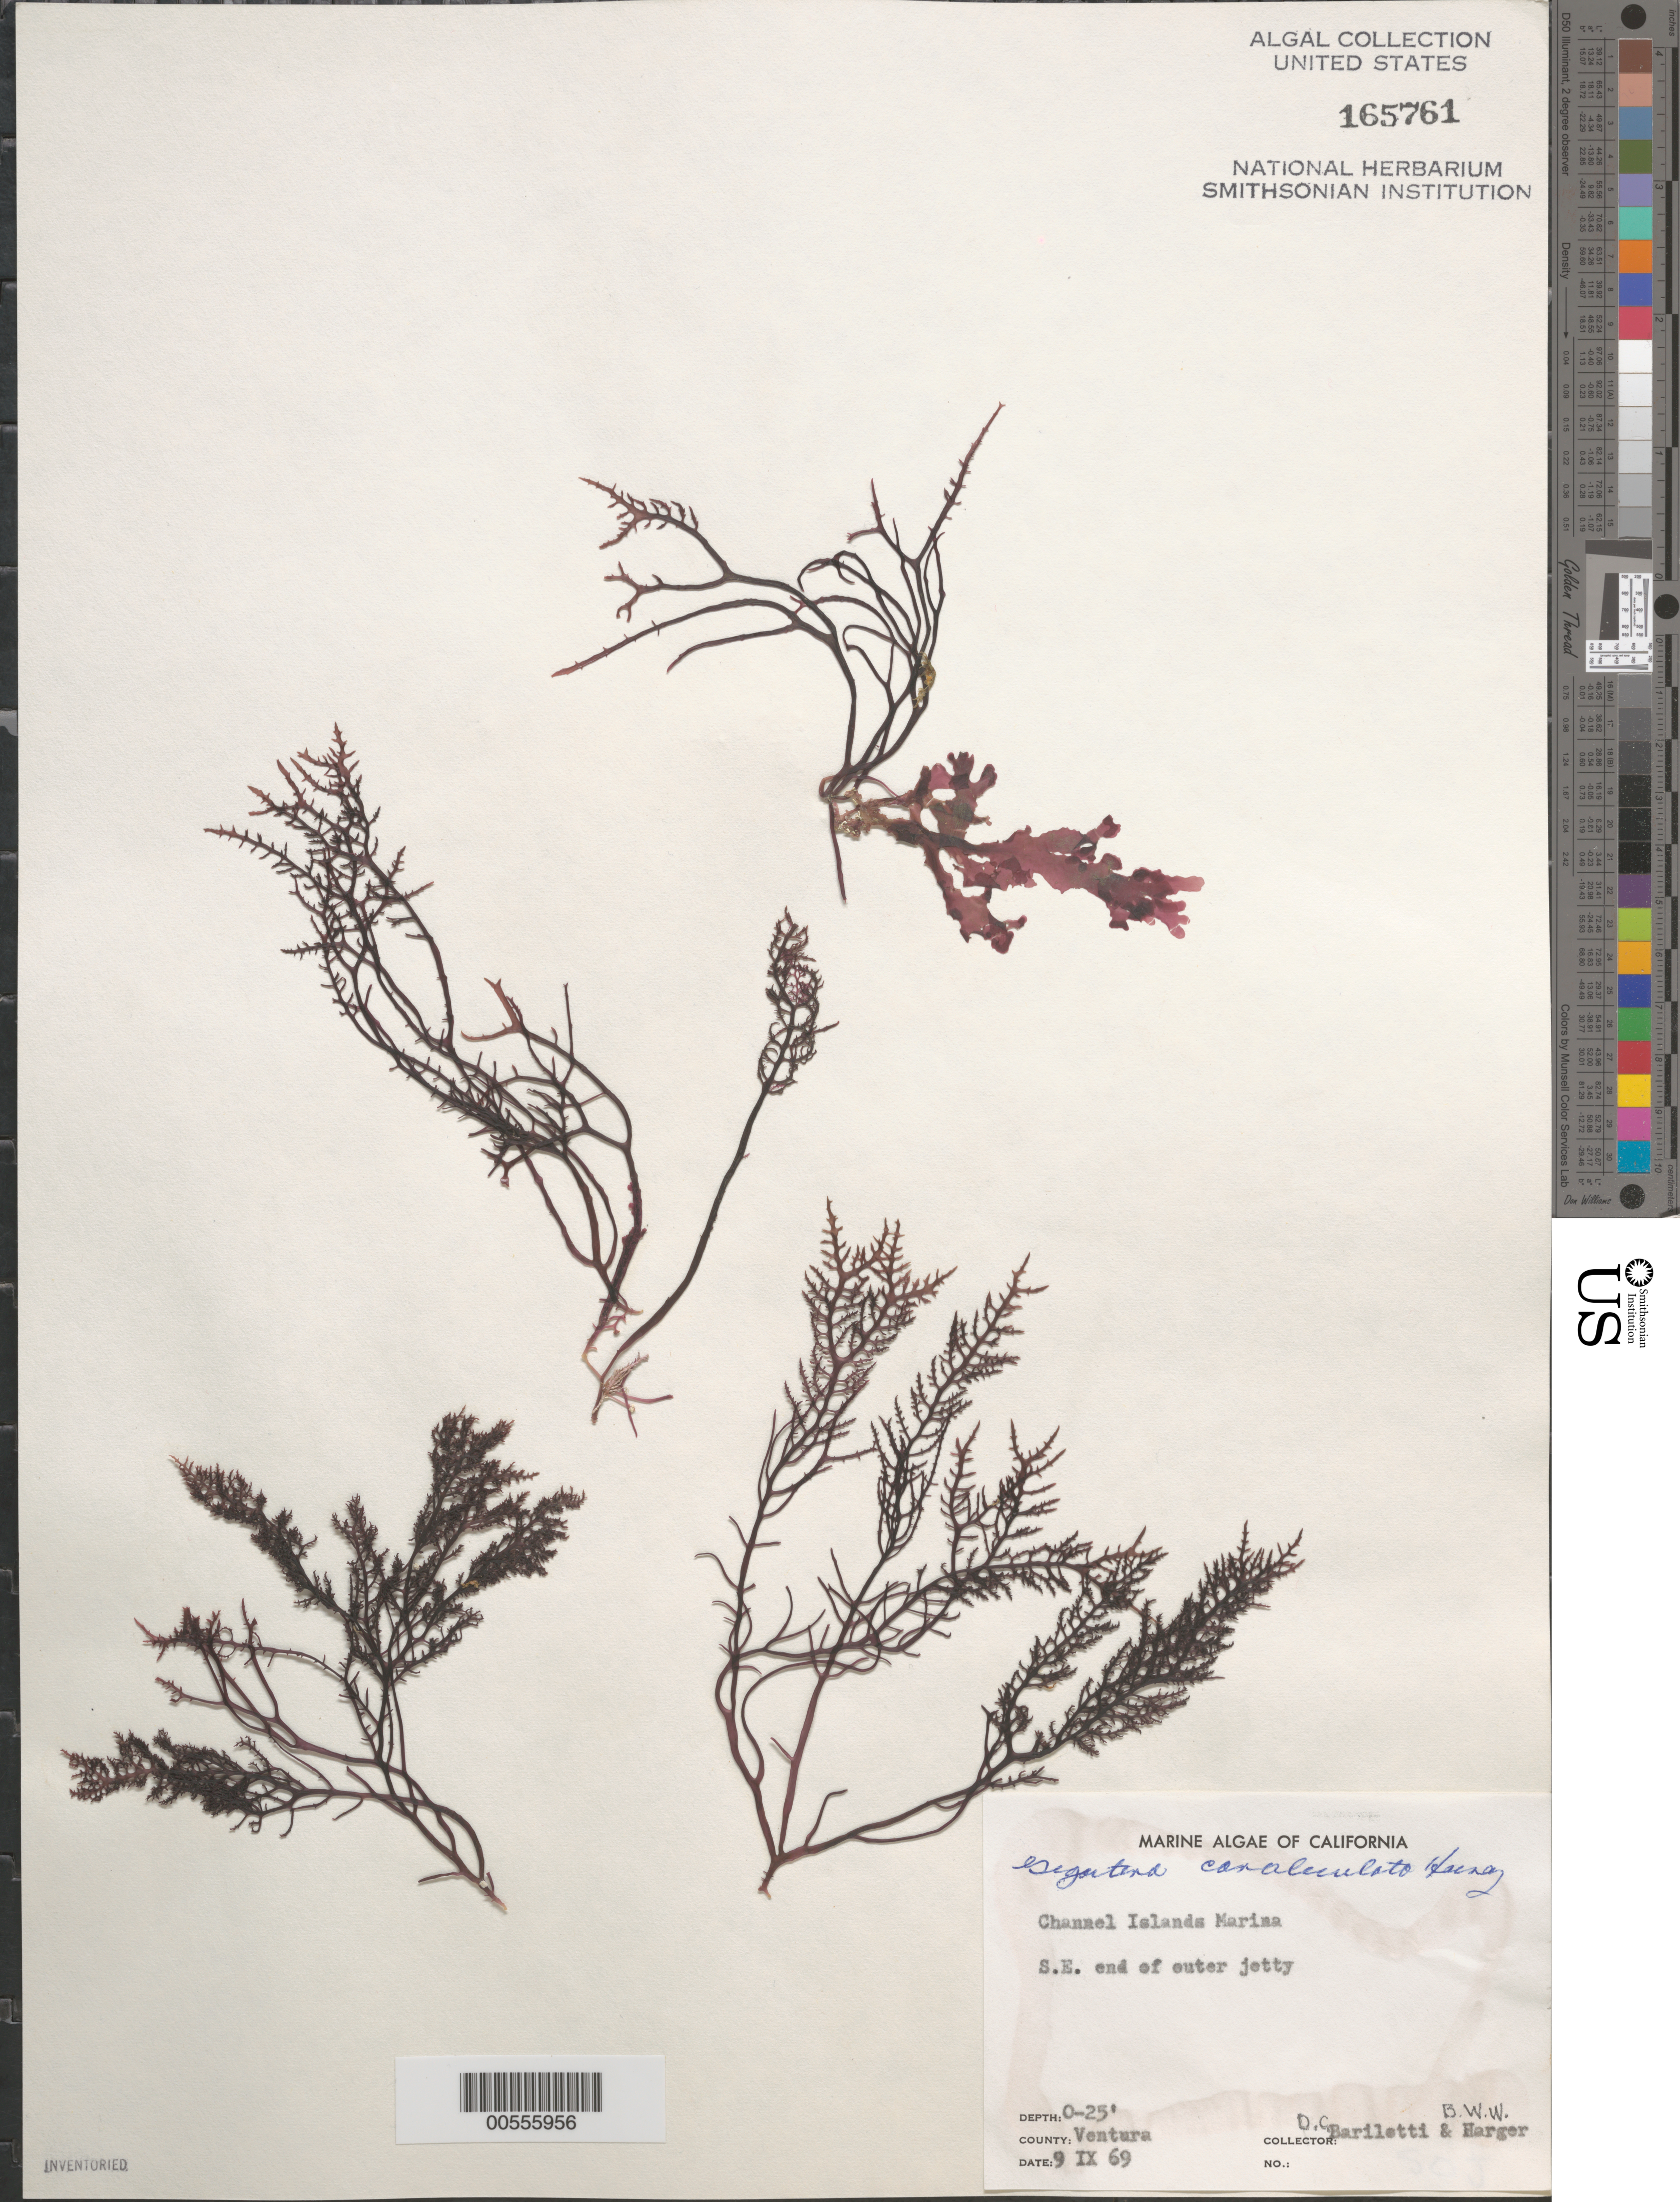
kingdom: Plantae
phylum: Rhodophyta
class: Florideophyceae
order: Gigartinales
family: Gigartinaceae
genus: Chondracanthus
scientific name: Chondracanthus canaliculatus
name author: (Harv.) Guiry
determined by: Algae name updating Project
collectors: D. C. Barilotti & B. W. Harger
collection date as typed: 09 Sep 1969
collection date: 1969-09-09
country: United States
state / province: California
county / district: Ventura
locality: Channel Islands Marina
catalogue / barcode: US 165761